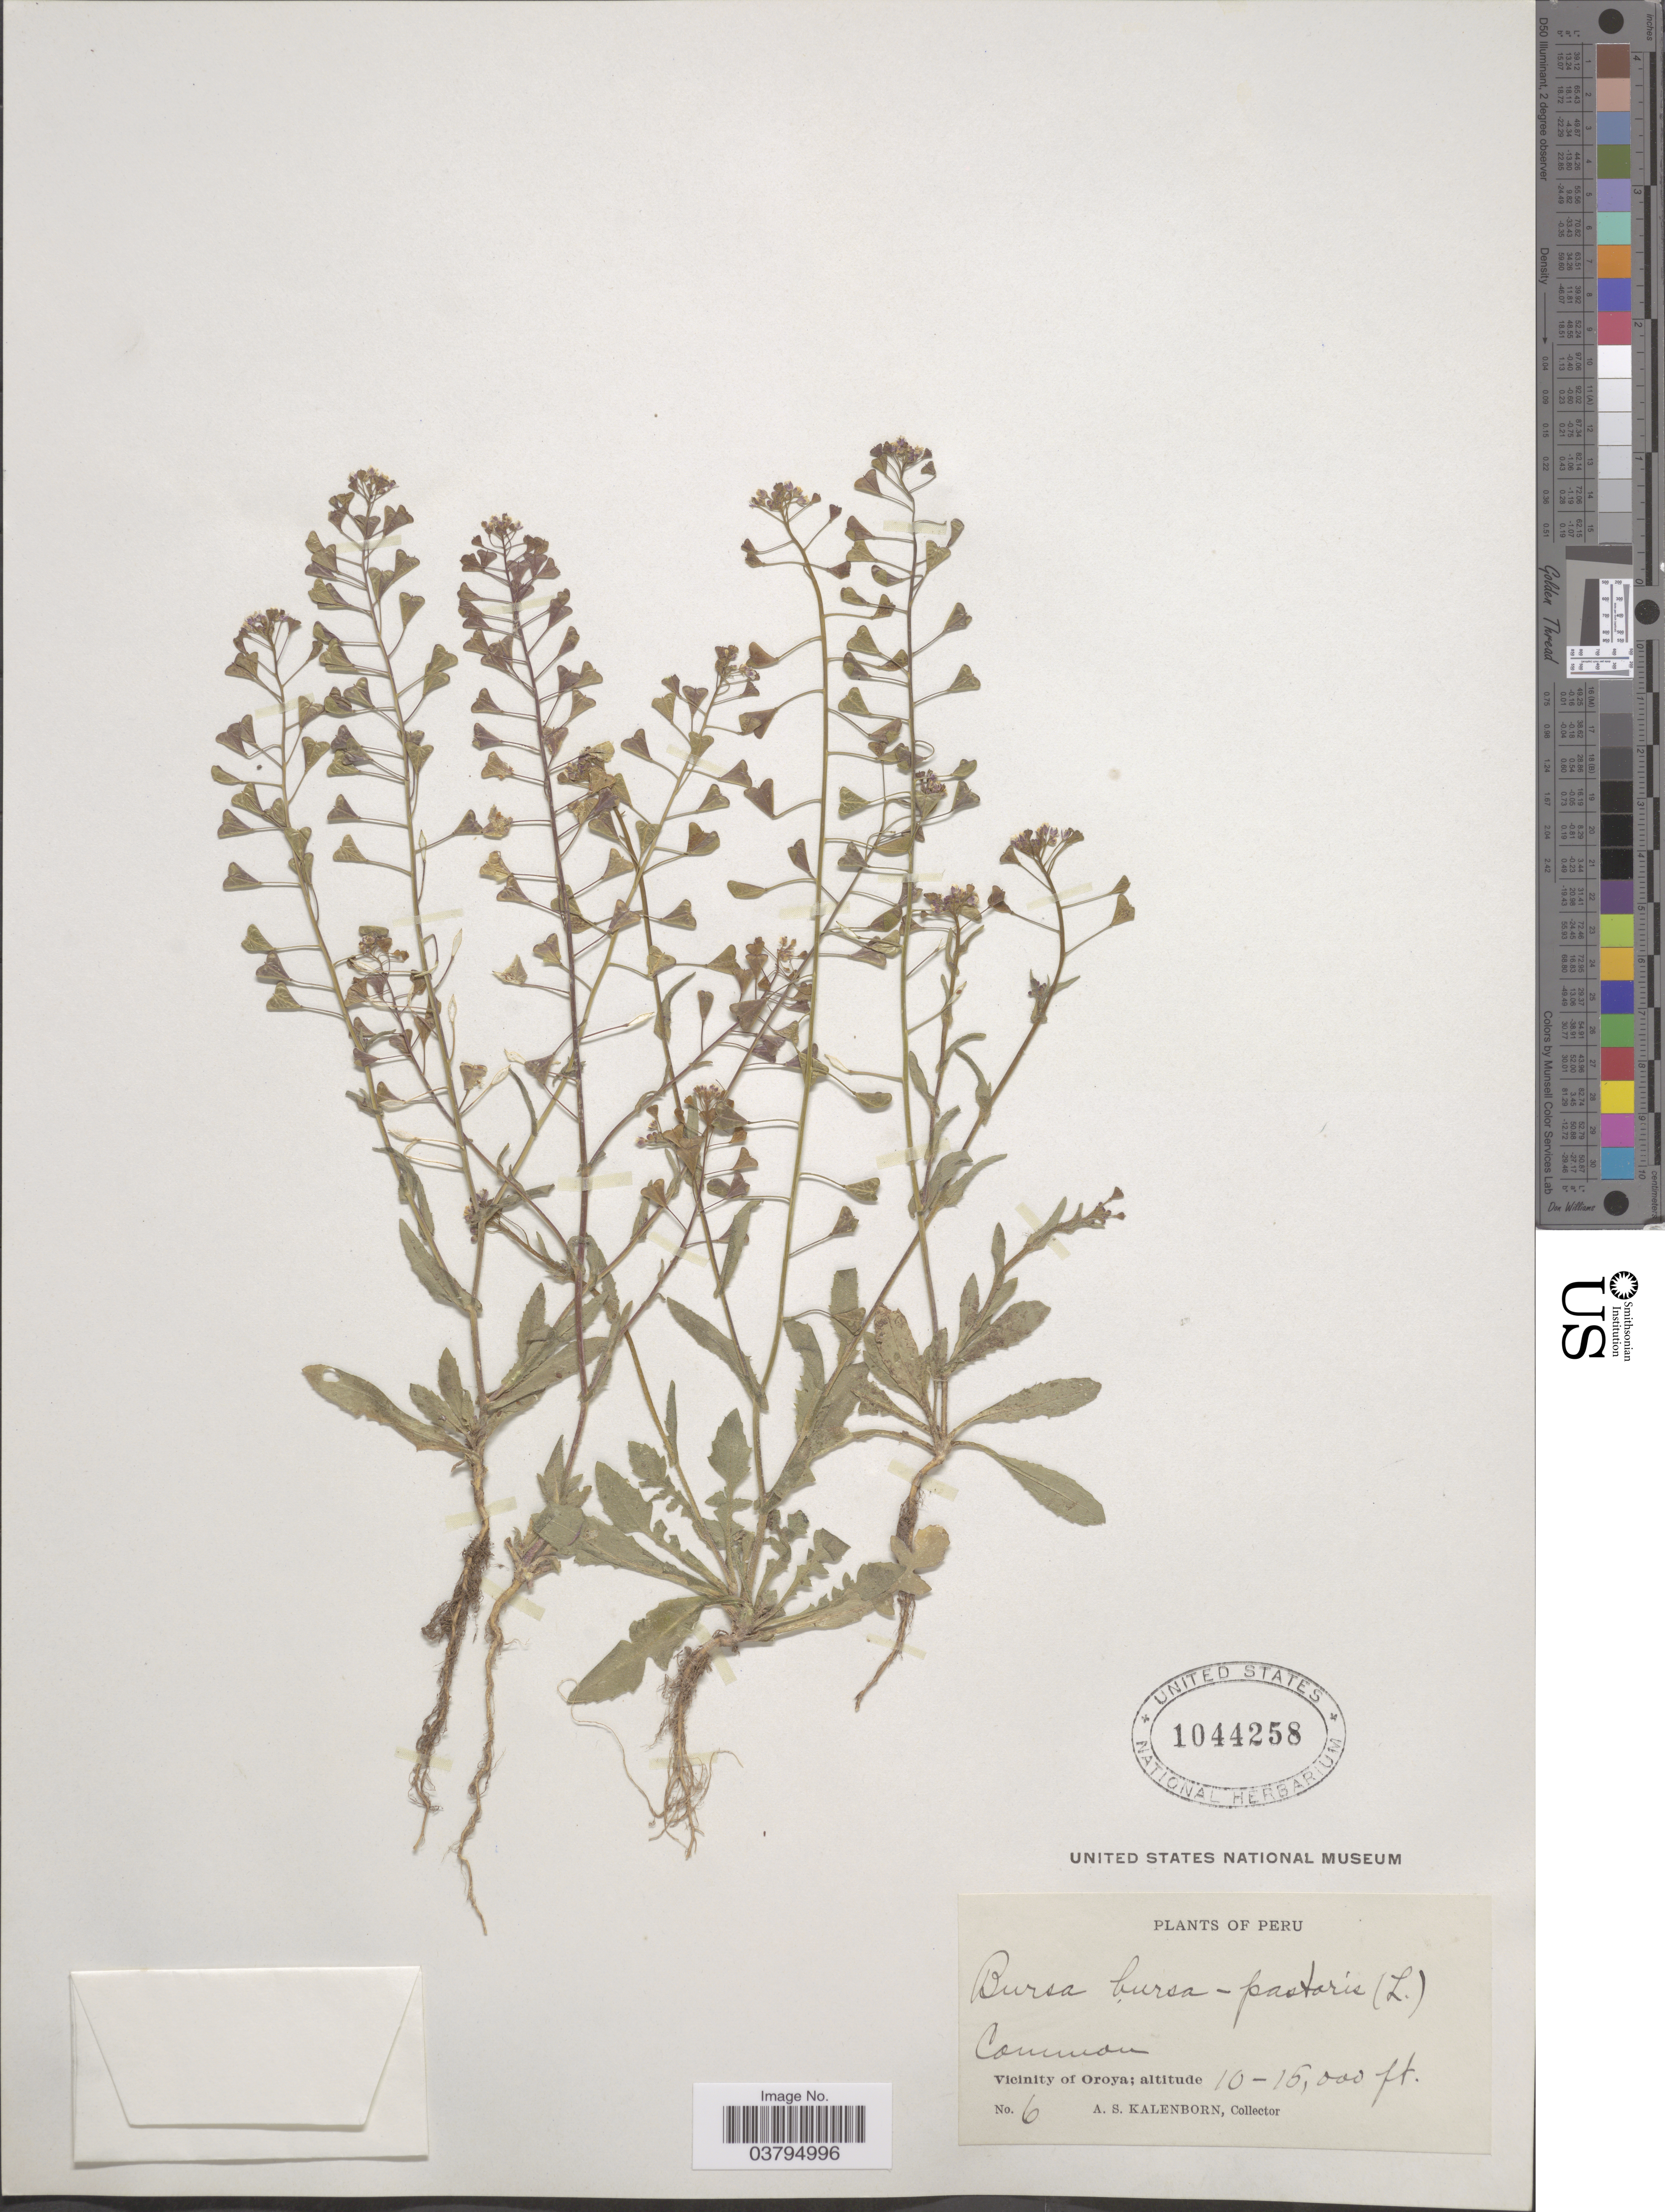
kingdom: Plantae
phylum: Tracheophyta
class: Magnoliopsida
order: Brassicales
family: Brassicaceae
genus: Capsella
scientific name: Capsella bursa-pastoris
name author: (L.) Medik.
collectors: A. Kalenborn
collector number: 6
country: Peru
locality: Vicinity of Oroya.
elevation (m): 3048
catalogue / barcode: US 1044258